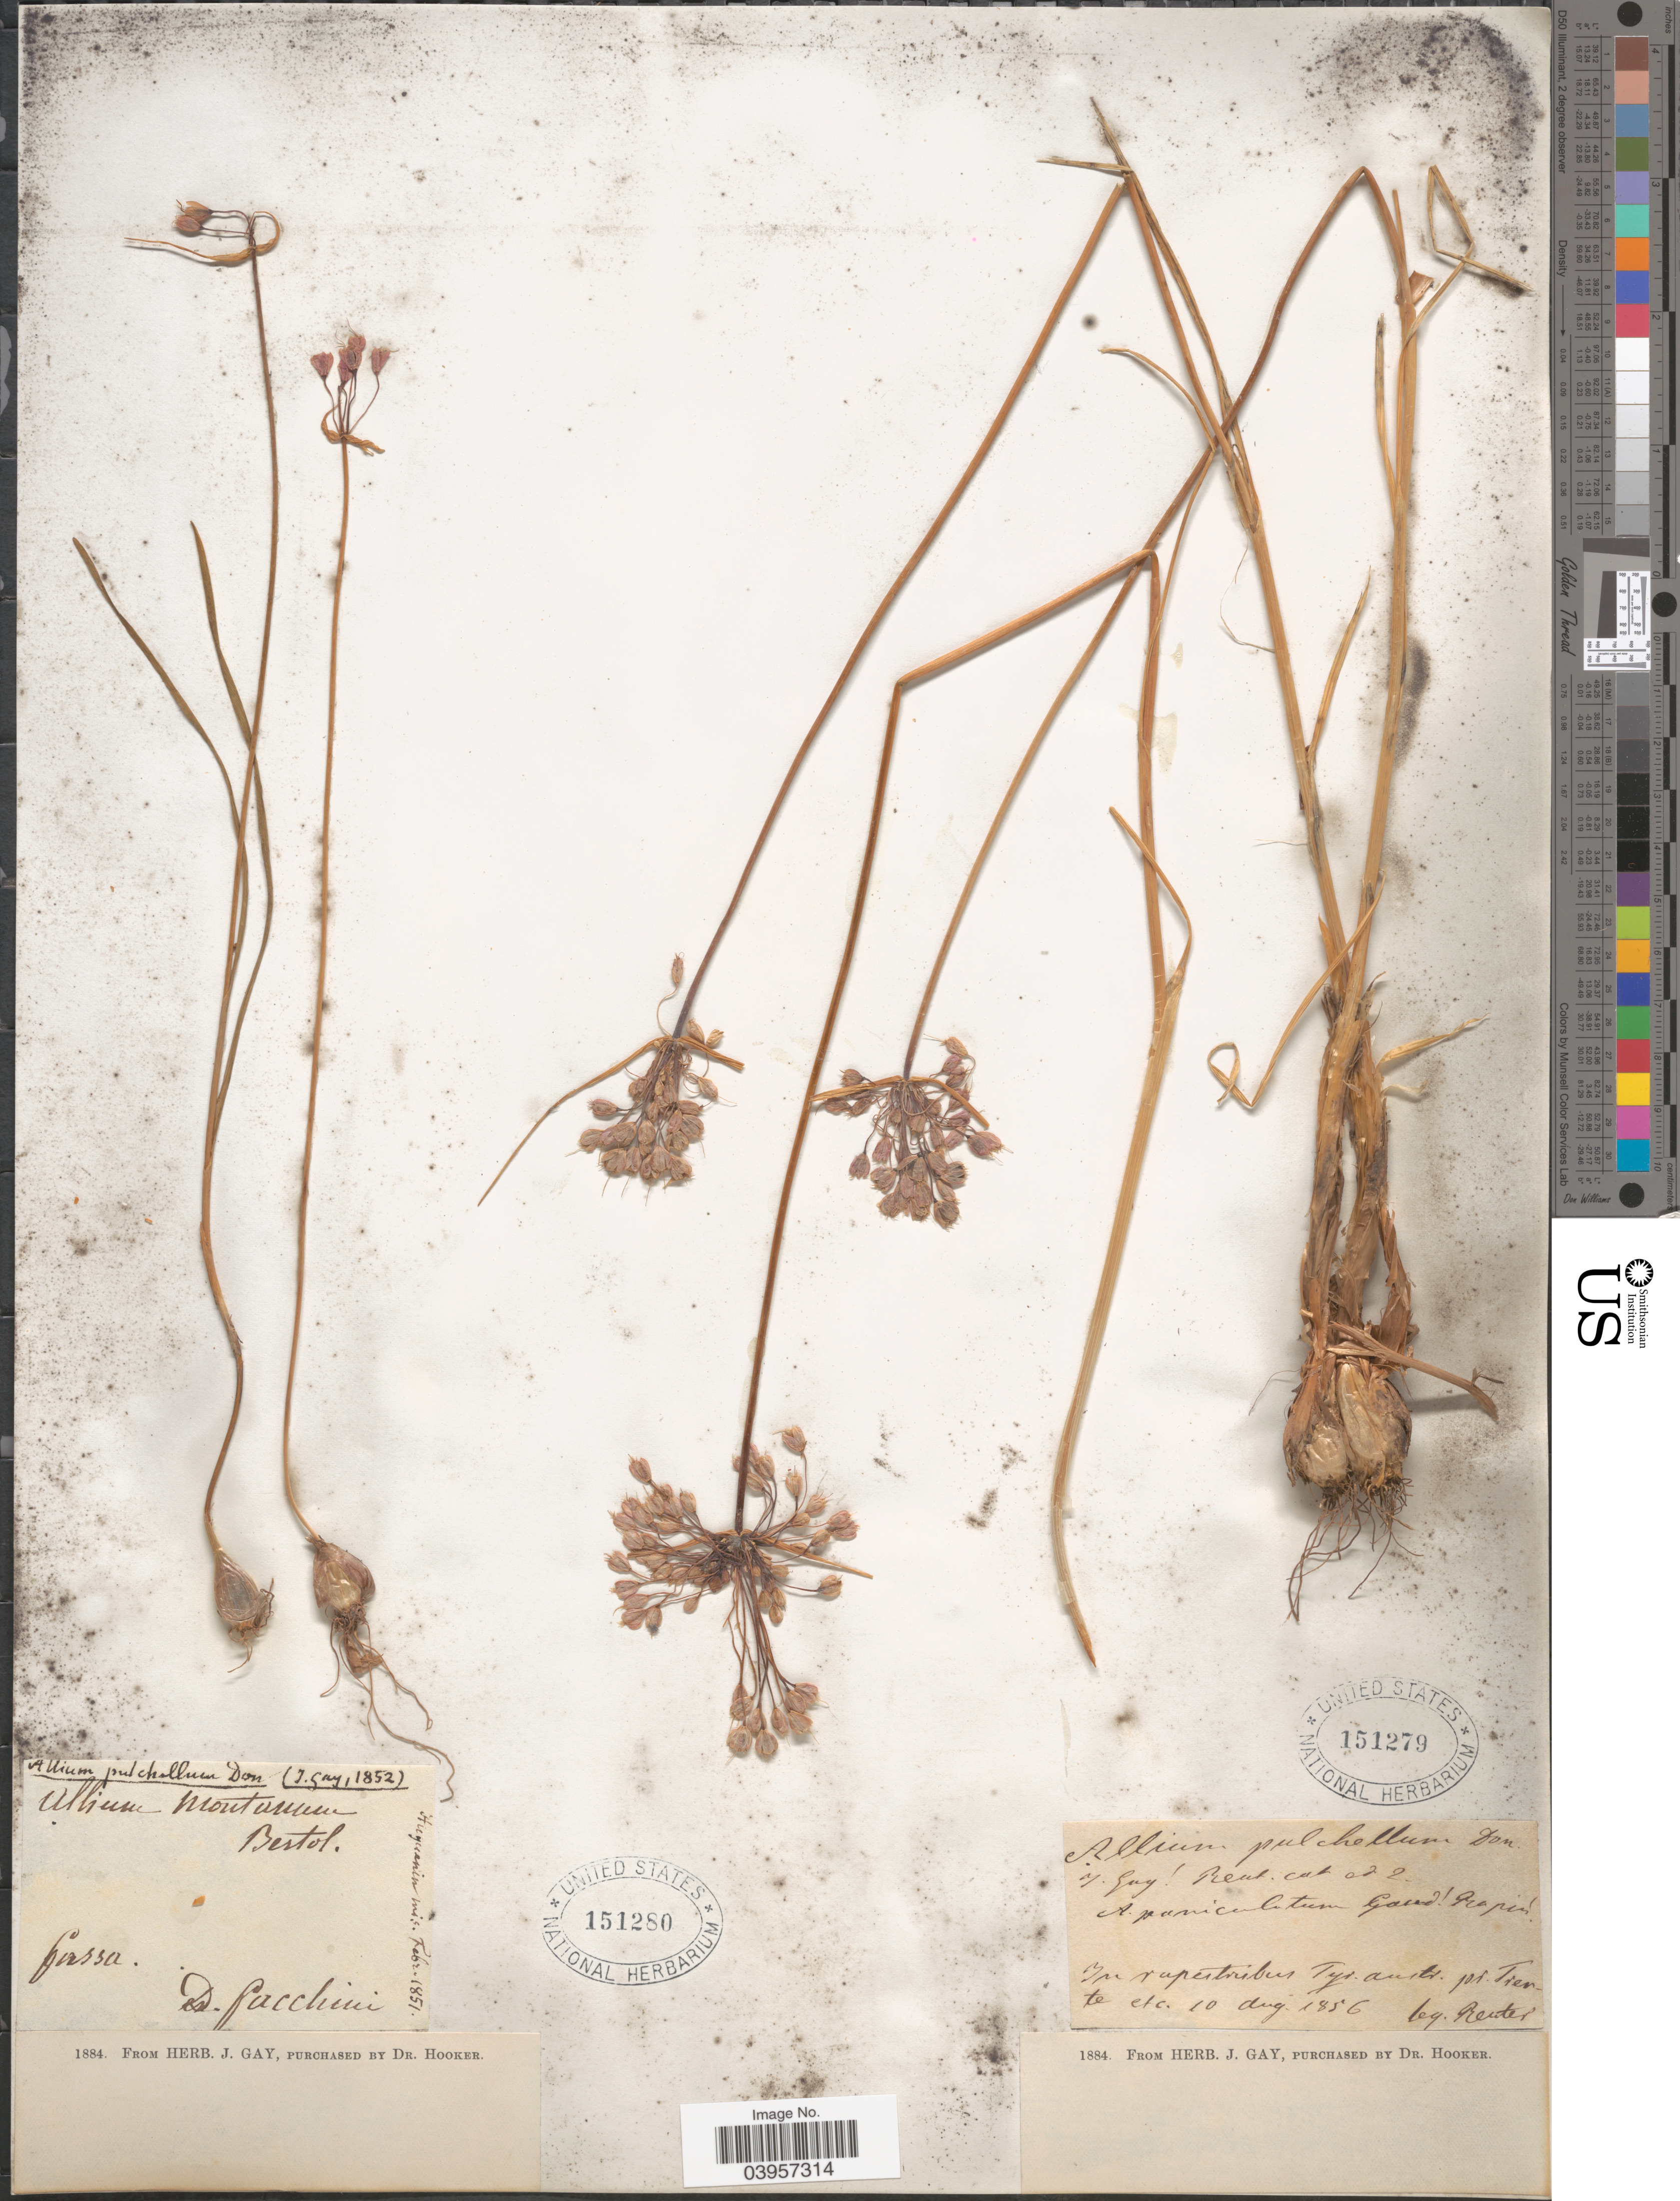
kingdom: Plantae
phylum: Tracheophyta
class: Liliopsida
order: Asparagales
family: Amaryllidaceae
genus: Allium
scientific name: Allium pulchellum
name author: G. Don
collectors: D. Facchini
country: Italy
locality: Bertol. Frassa.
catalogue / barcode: US 151280-2